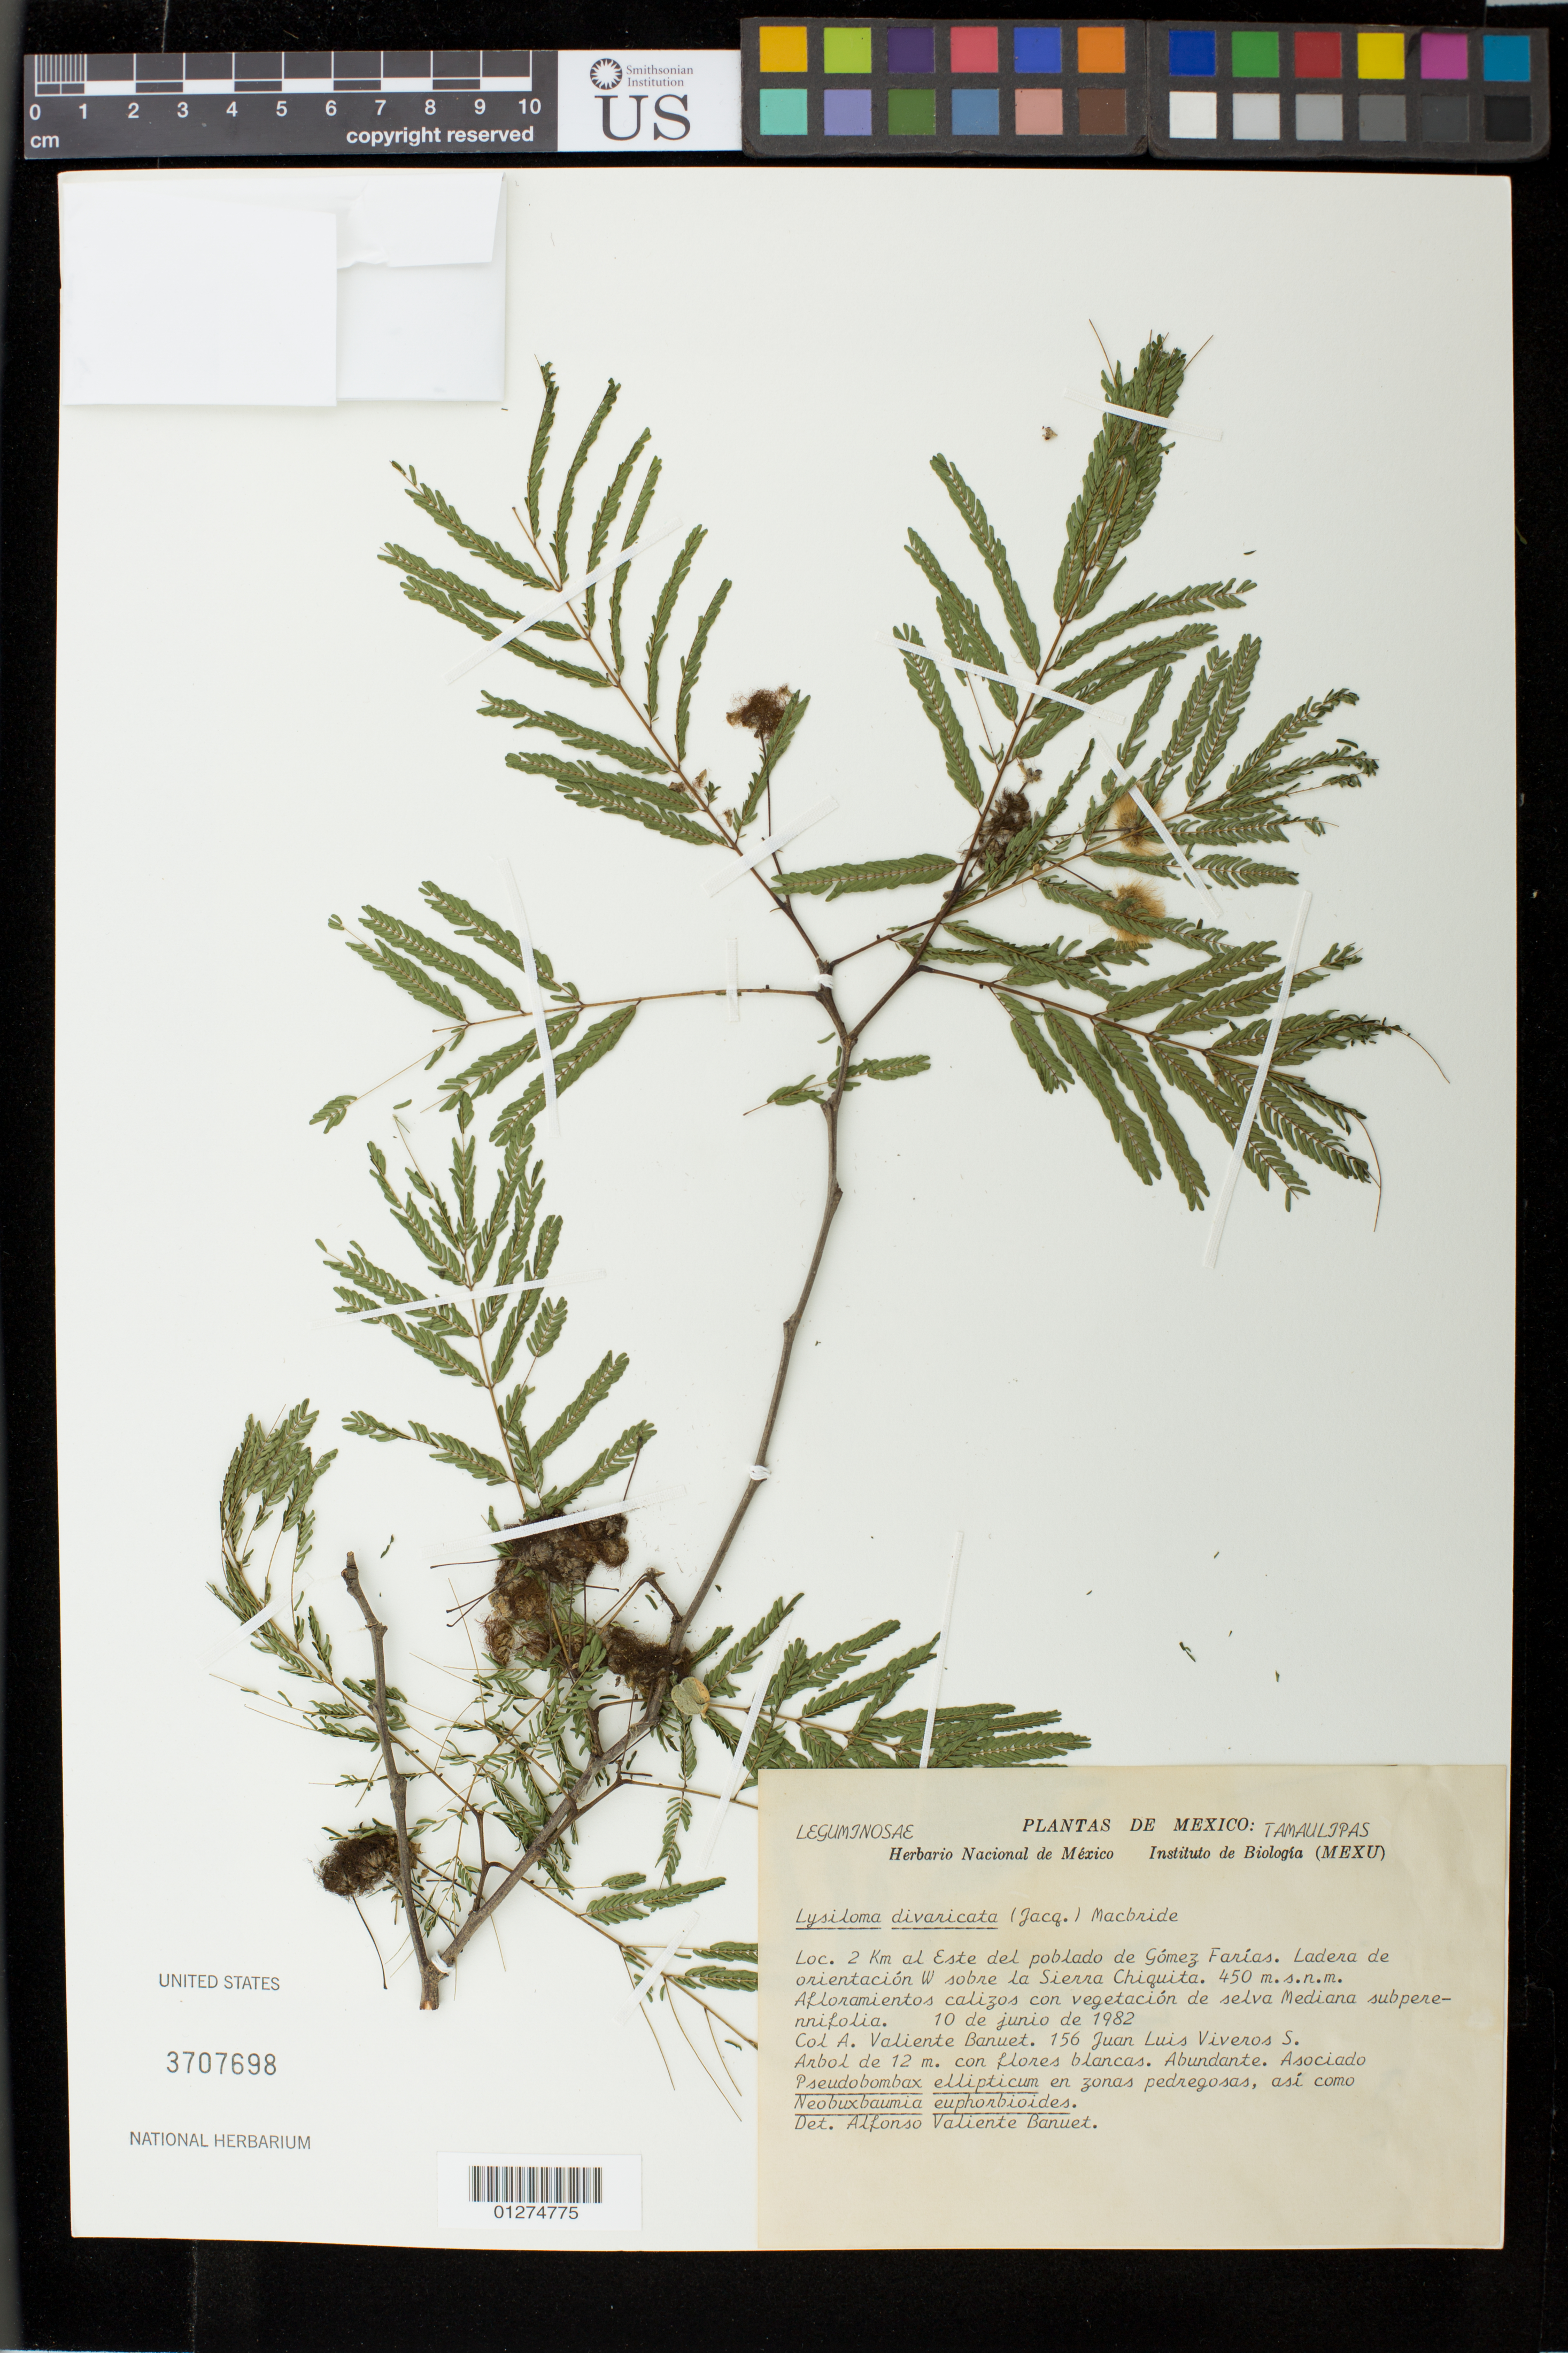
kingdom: Plantae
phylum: Tracheophyta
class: Magnoliopsida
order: Fabales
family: Fabaceae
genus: Lysiloma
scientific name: Lysiloma divaricatum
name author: (Jacq.) J.F. Macbr.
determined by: Valiente B., A.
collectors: A. Valiente B. & J. Viveros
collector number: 156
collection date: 1982-06-10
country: Mexico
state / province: Tamaulipas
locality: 2 Km al Este del poblado de Gomez Farias. Ladera de orientacion W sobre la Sierra Chiquita.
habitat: afloramientos calizos con vegetación de selva mediana subperennifolia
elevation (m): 450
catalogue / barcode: US 3707698